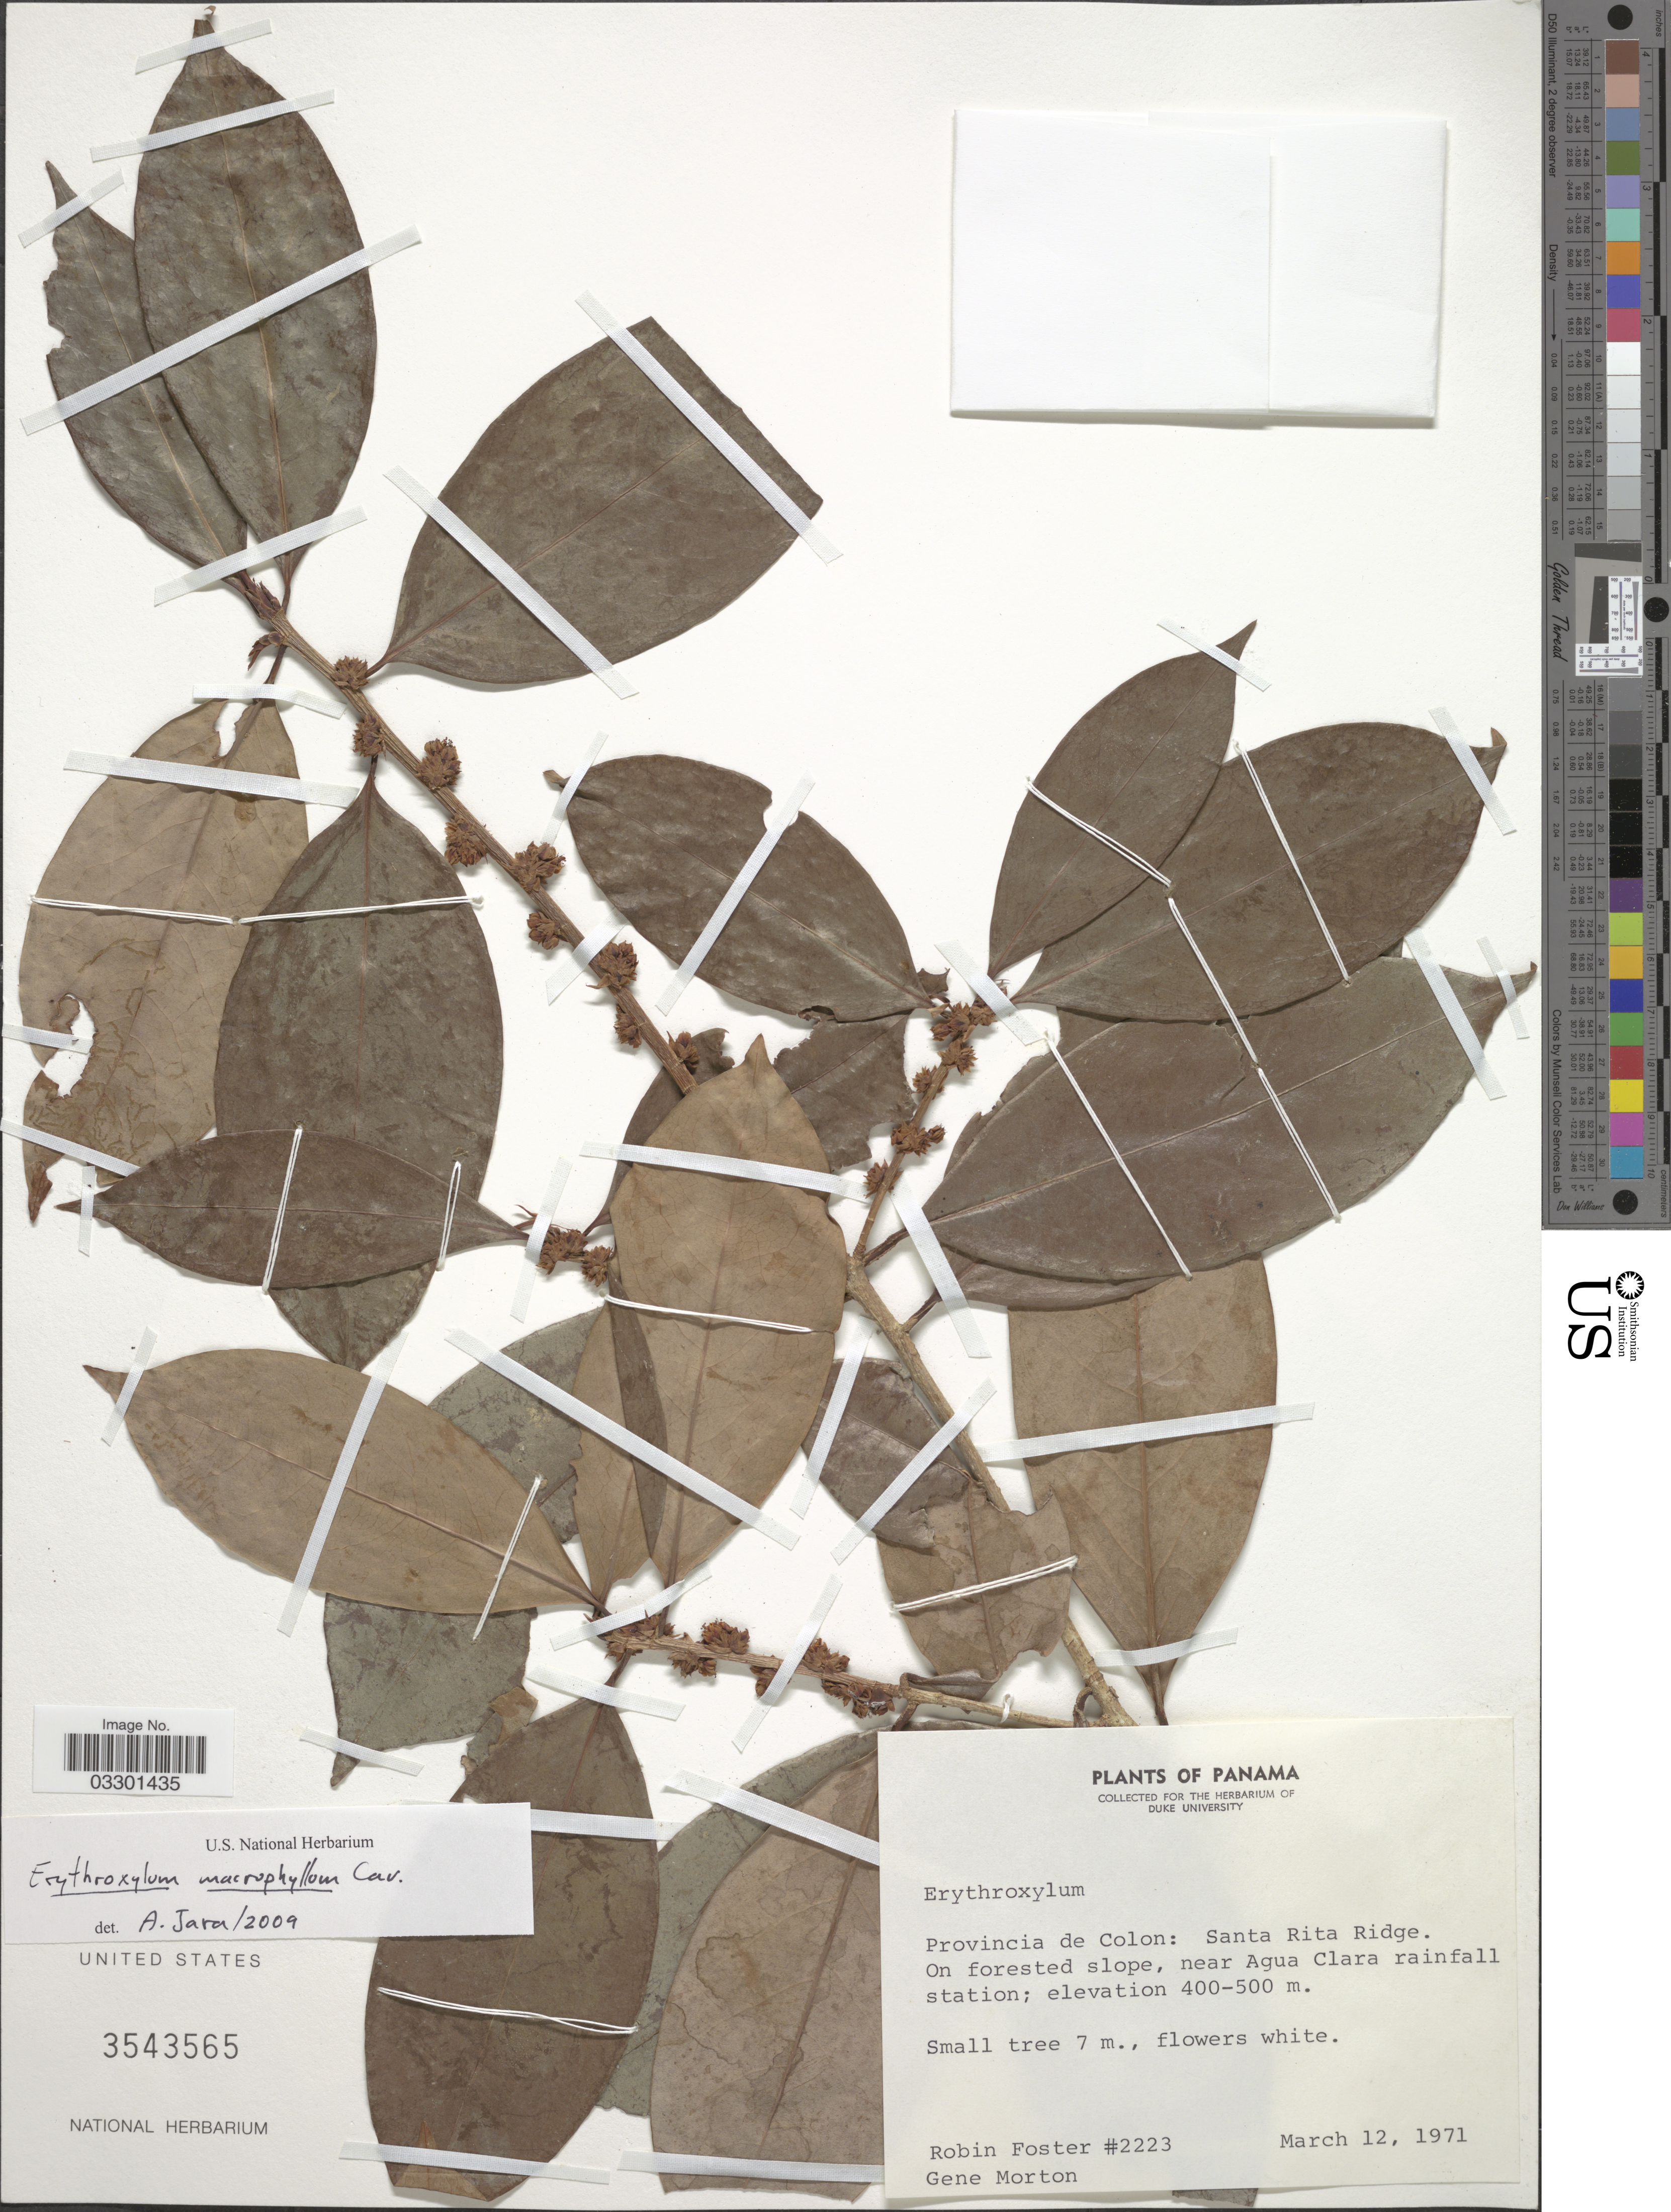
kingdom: Plantae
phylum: Tracheophyta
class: Magnoliopsida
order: Malpighiales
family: Erythroxylaceae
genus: Erythroxylum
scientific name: Erythroxylum macrophyllum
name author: Cav.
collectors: R. B. Foster & G. Morton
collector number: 2223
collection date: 1971-03-12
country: Panama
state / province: Colón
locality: Santa Rita Ridge. On forested slope, near Agua Clara rainfall station.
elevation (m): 400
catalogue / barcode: US 3543565